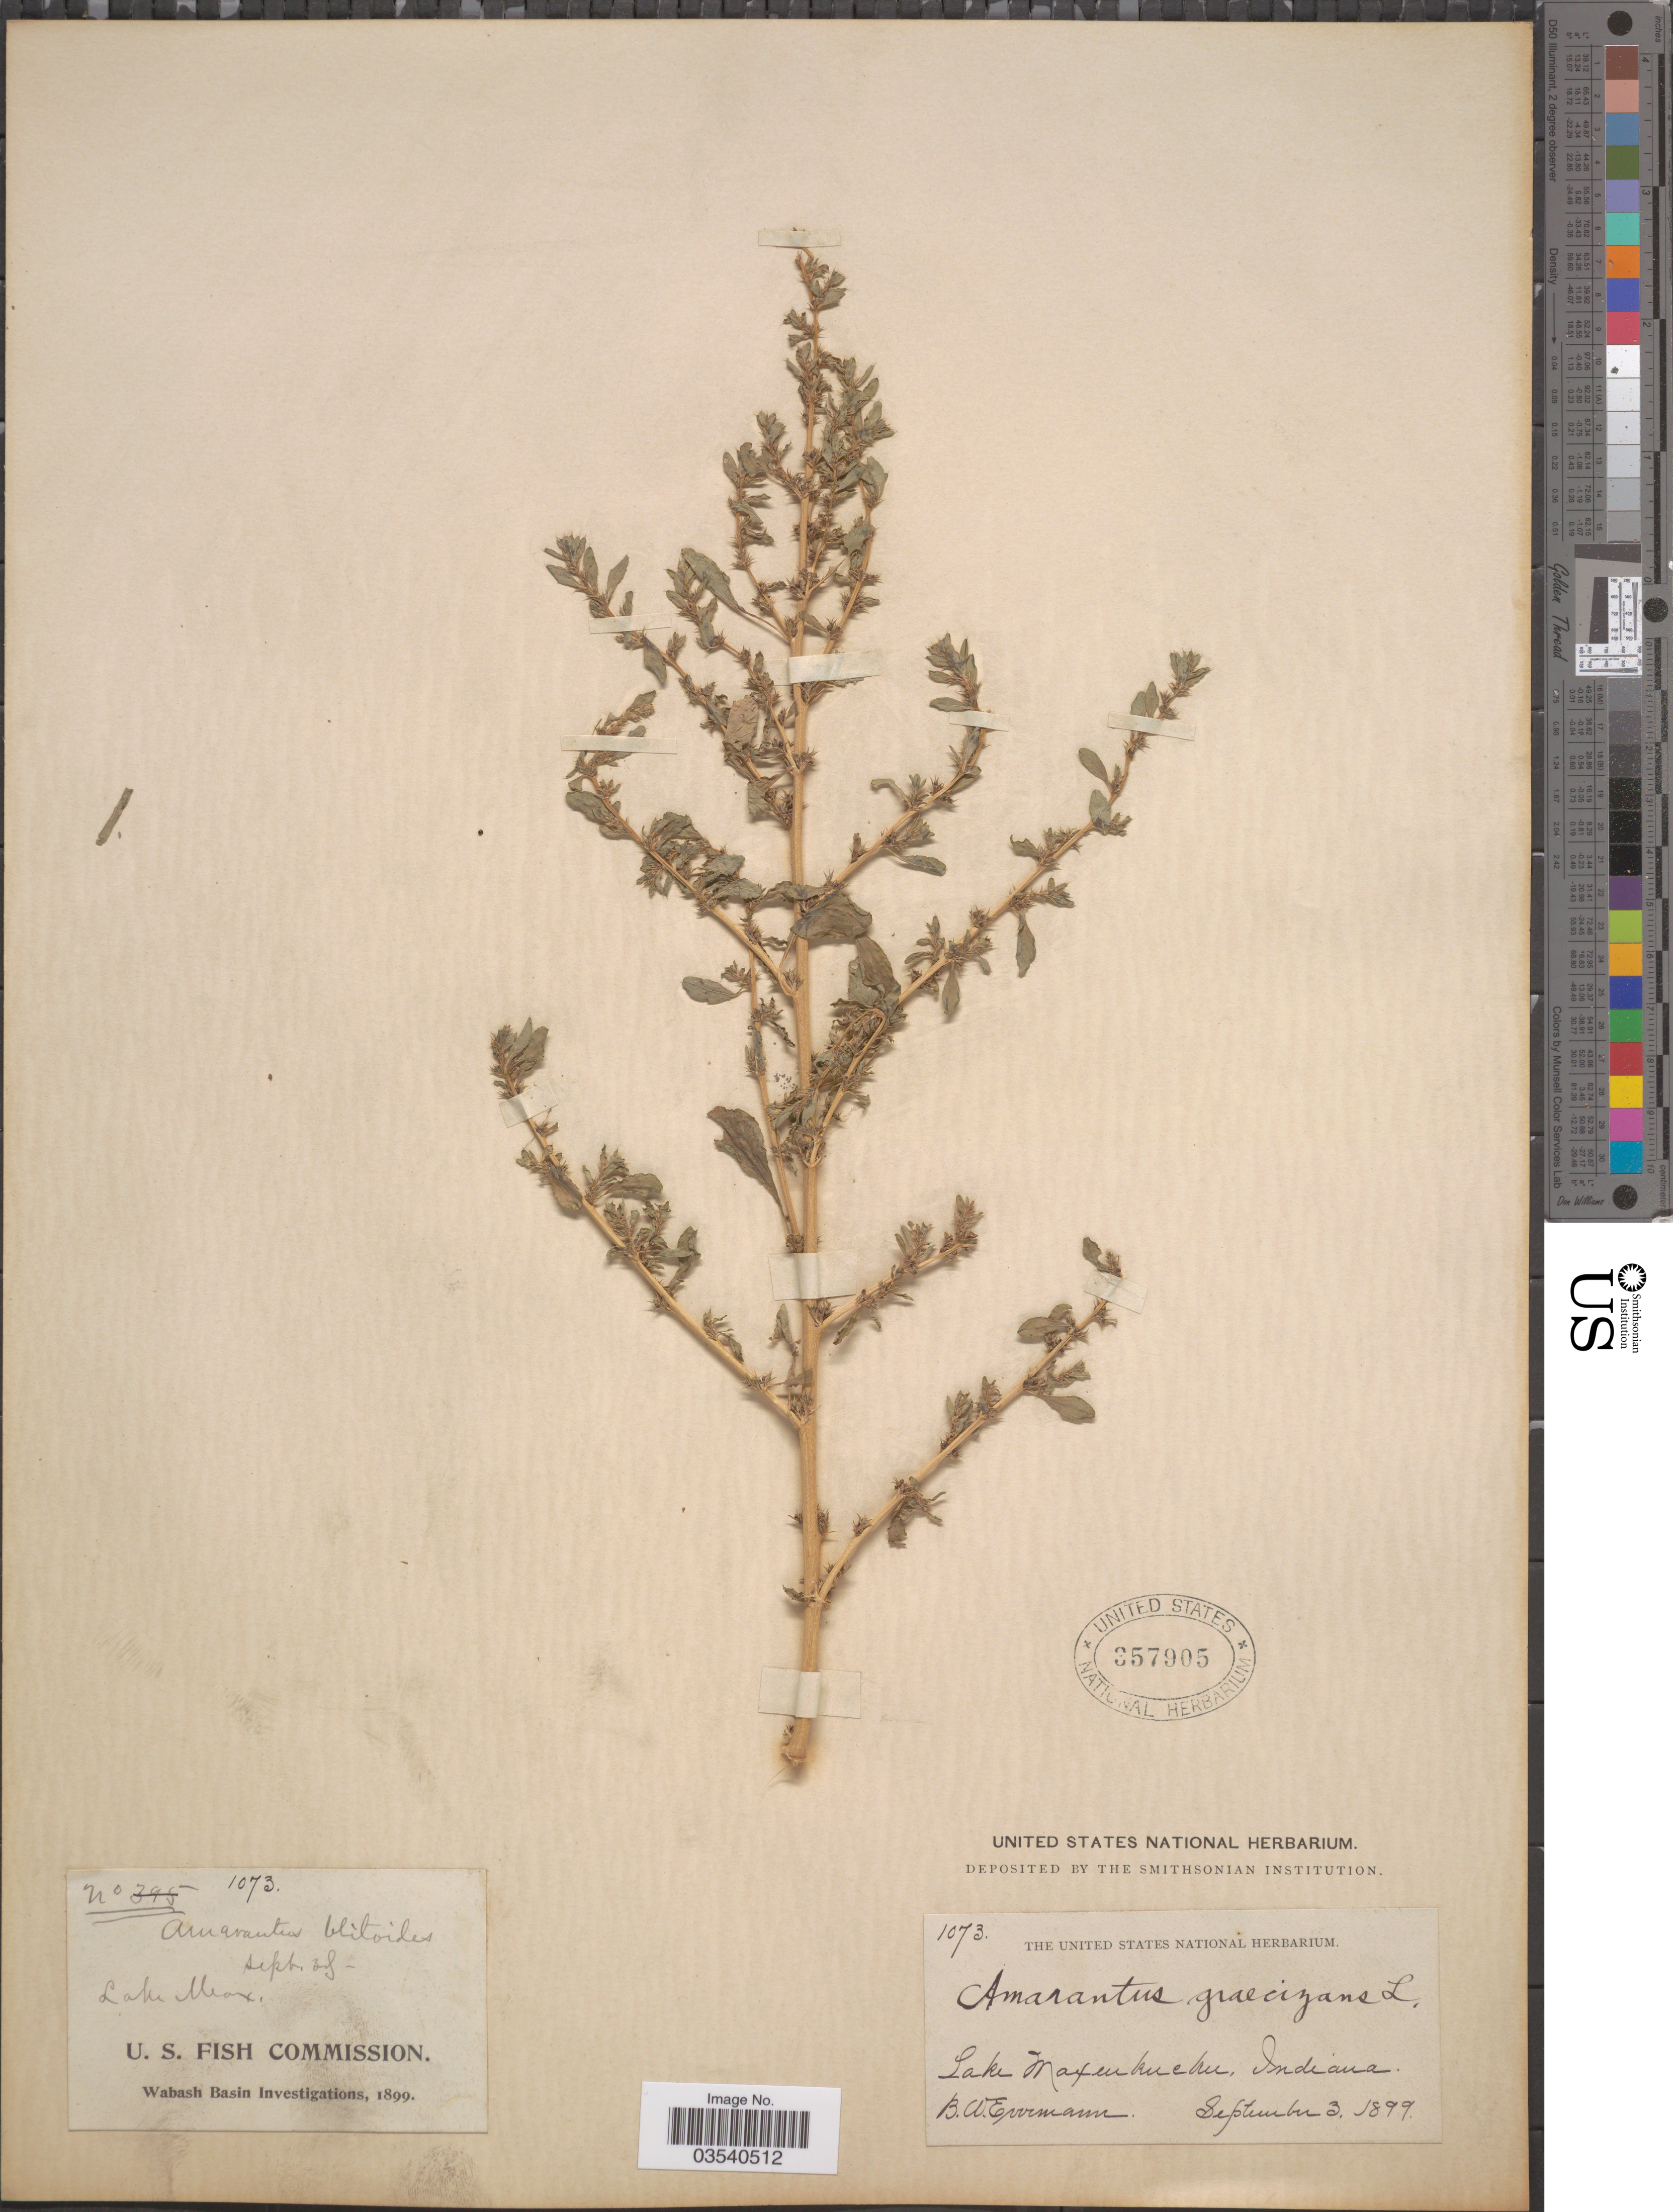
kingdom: Plantae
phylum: Tracheophyta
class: Magnoliopsida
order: Caryophyllales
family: Amaranthaceae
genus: Amaranthus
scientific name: Amaranthus graecizans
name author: L.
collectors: B. W. Evermann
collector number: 1073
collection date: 1899-09-03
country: United States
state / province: Indiana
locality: Lake Maxinkuckee.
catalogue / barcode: US 357905